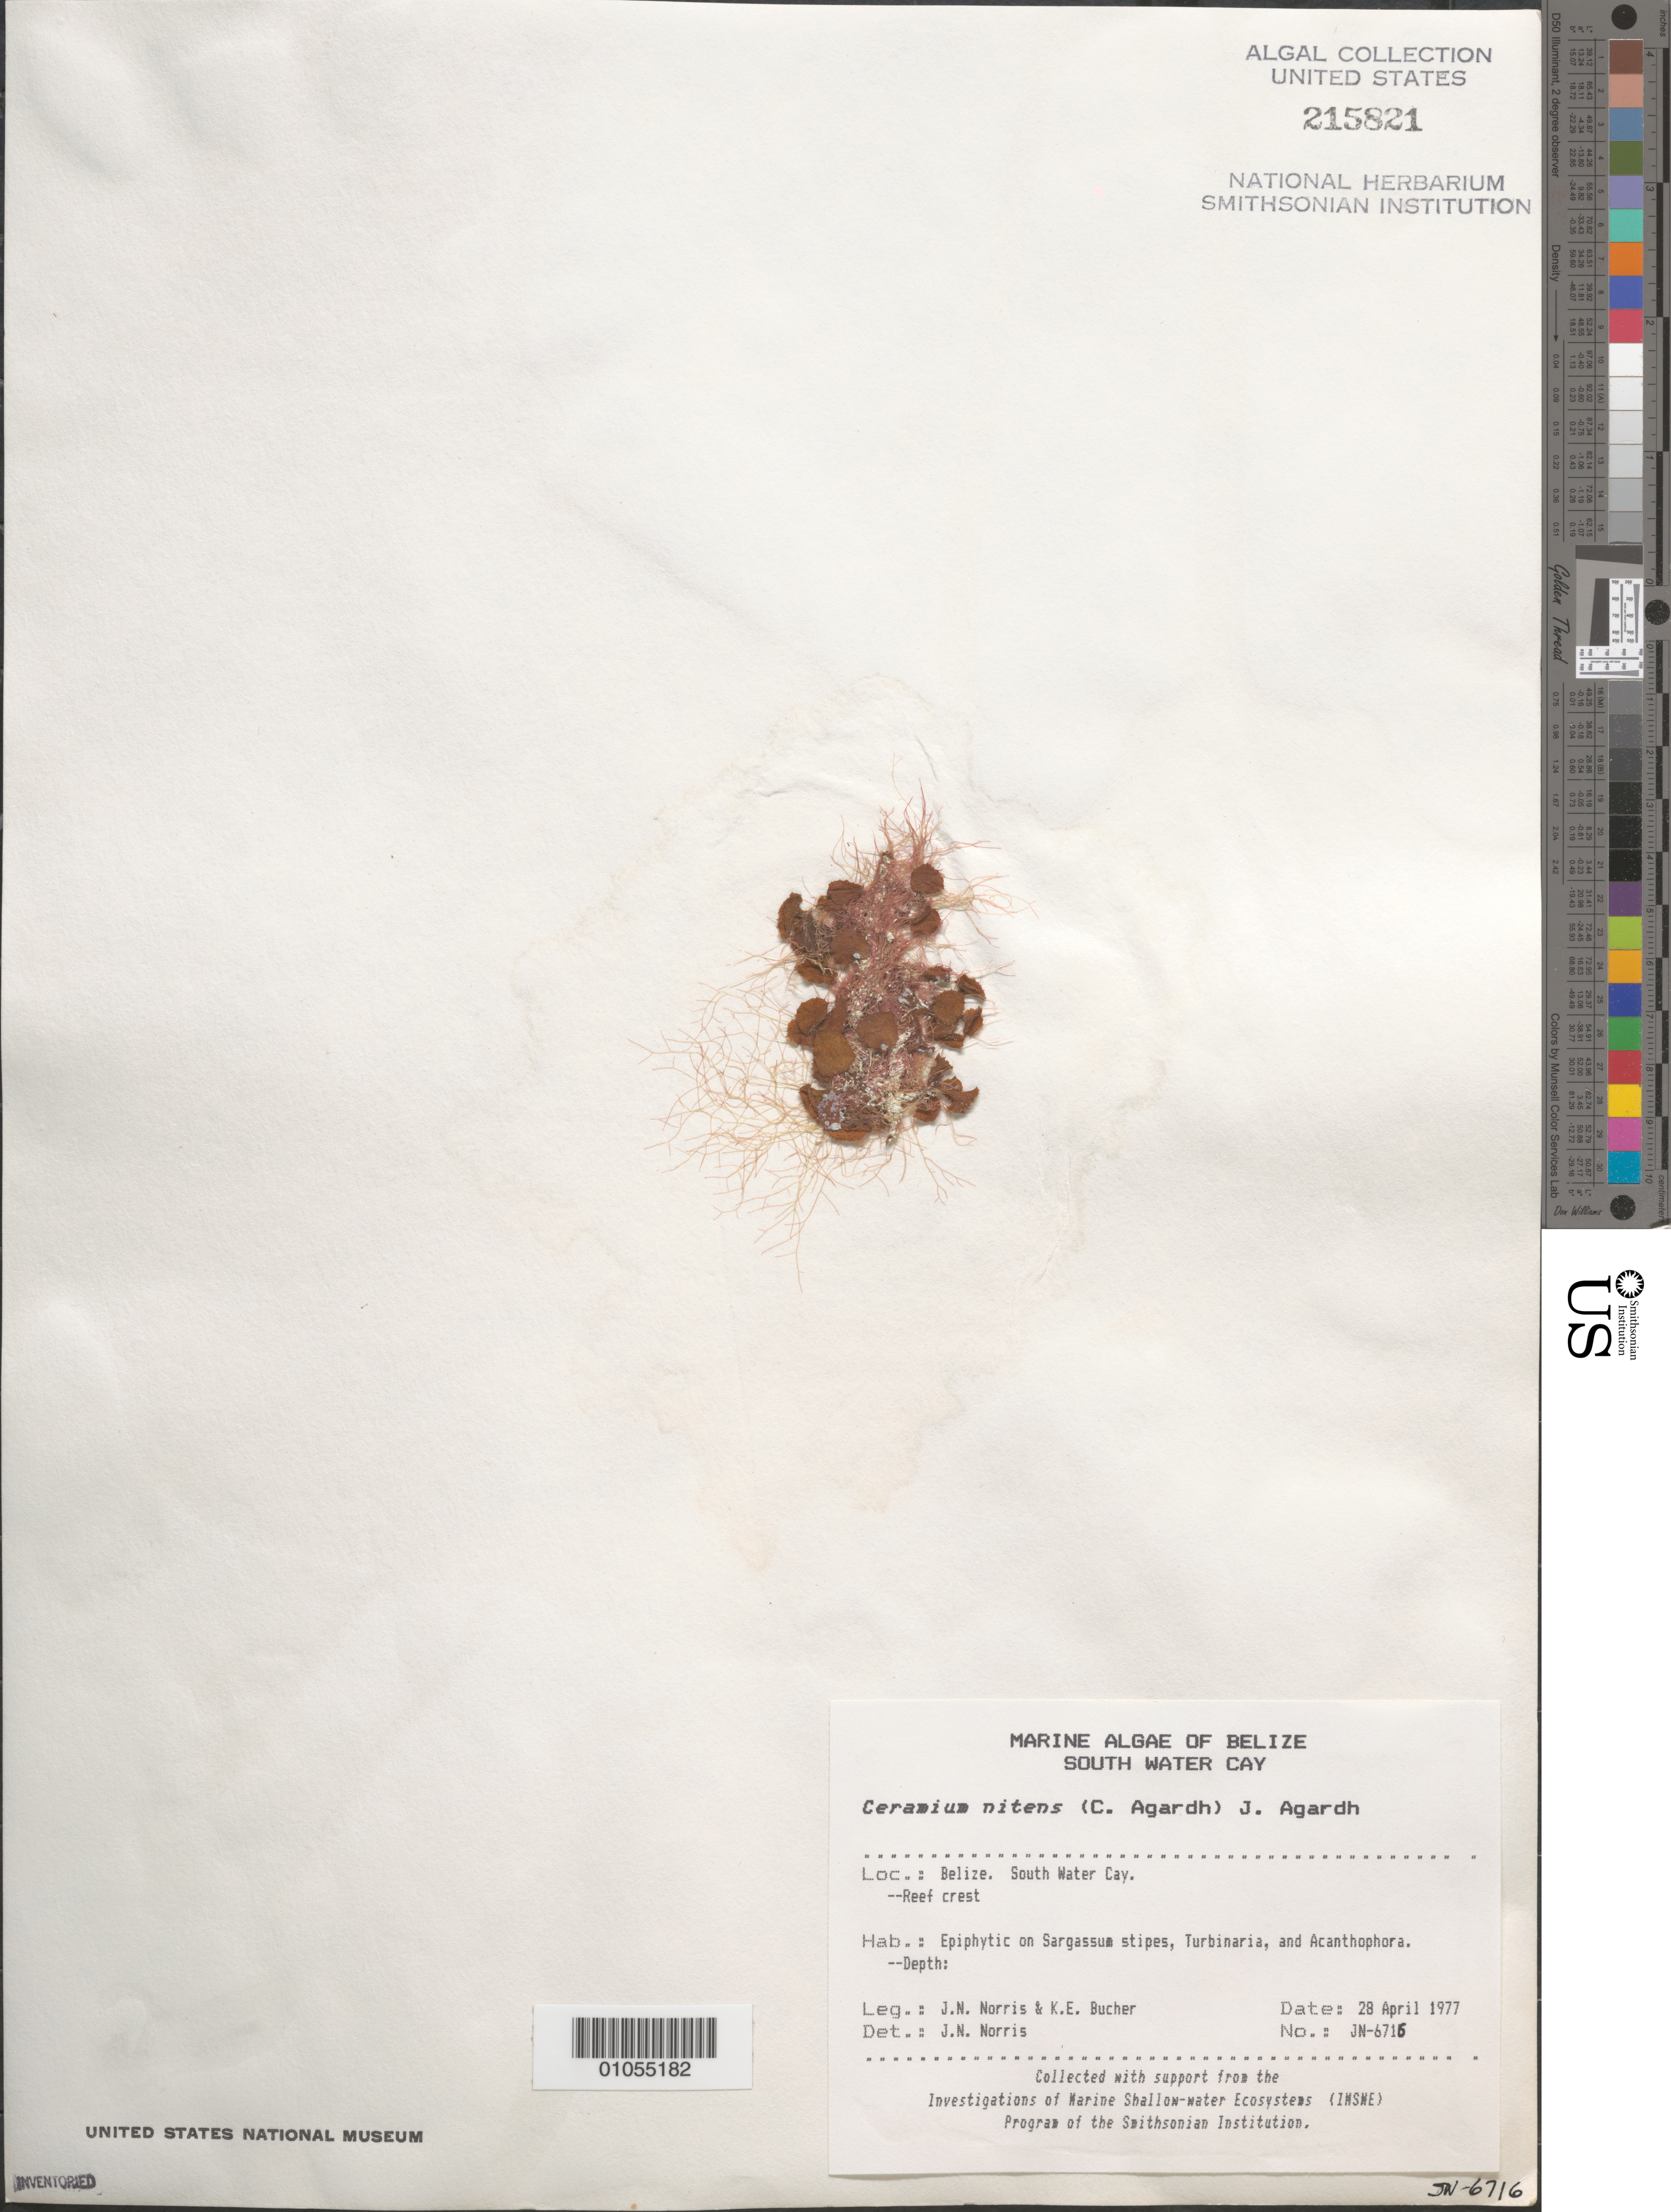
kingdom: Plantae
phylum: Rhodophyta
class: Florideophyceae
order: Ceramiales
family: Ceramiaceae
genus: Ceramium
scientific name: Ceramium nitens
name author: (C. Agardh) J. Agardh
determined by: Norris, James N.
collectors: J. N. Norris & K. E. Bucher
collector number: JN-6716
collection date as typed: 28 Apr 1977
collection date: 1977-04-28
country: Belize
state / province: Stann Creek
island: South Water Cay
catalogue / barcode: US 215821